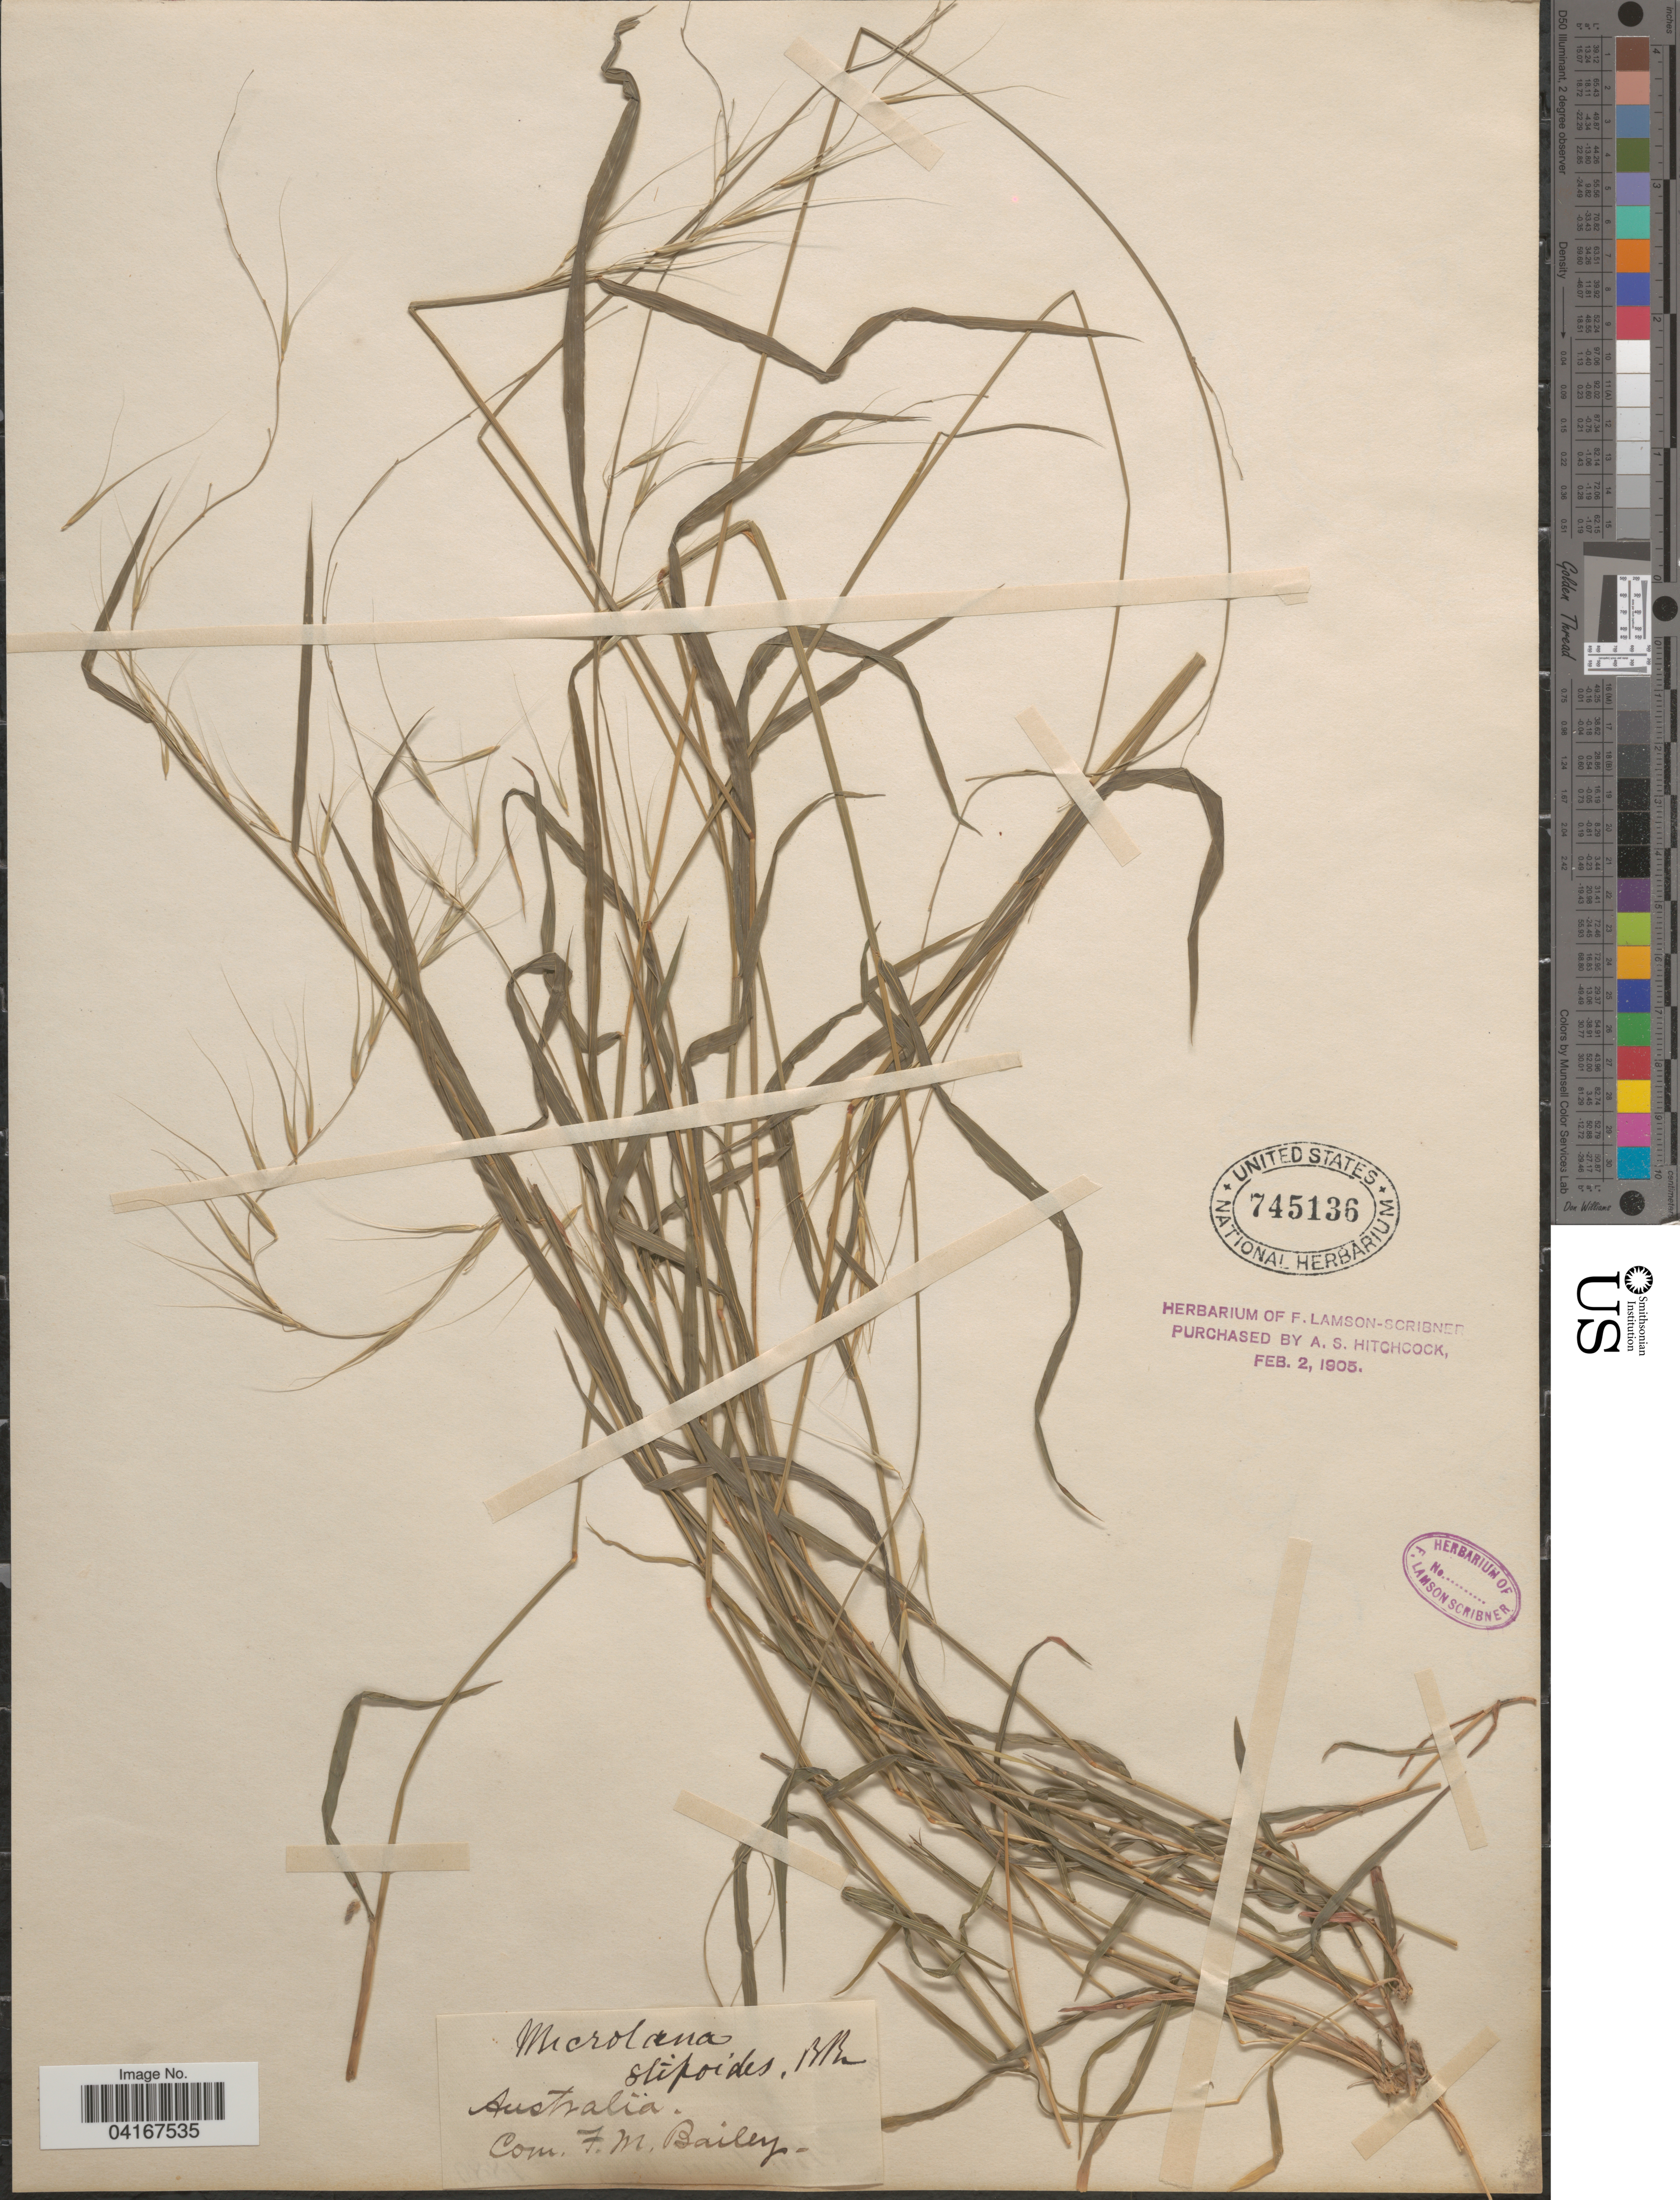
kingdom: Plantae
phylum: Tracheophyta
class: Liliopsida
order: Poales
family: Poaceae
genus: Microlaena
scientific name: Microlaena stipoides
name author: (Labill.) R. Br.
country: Australia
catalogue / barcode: US 745136